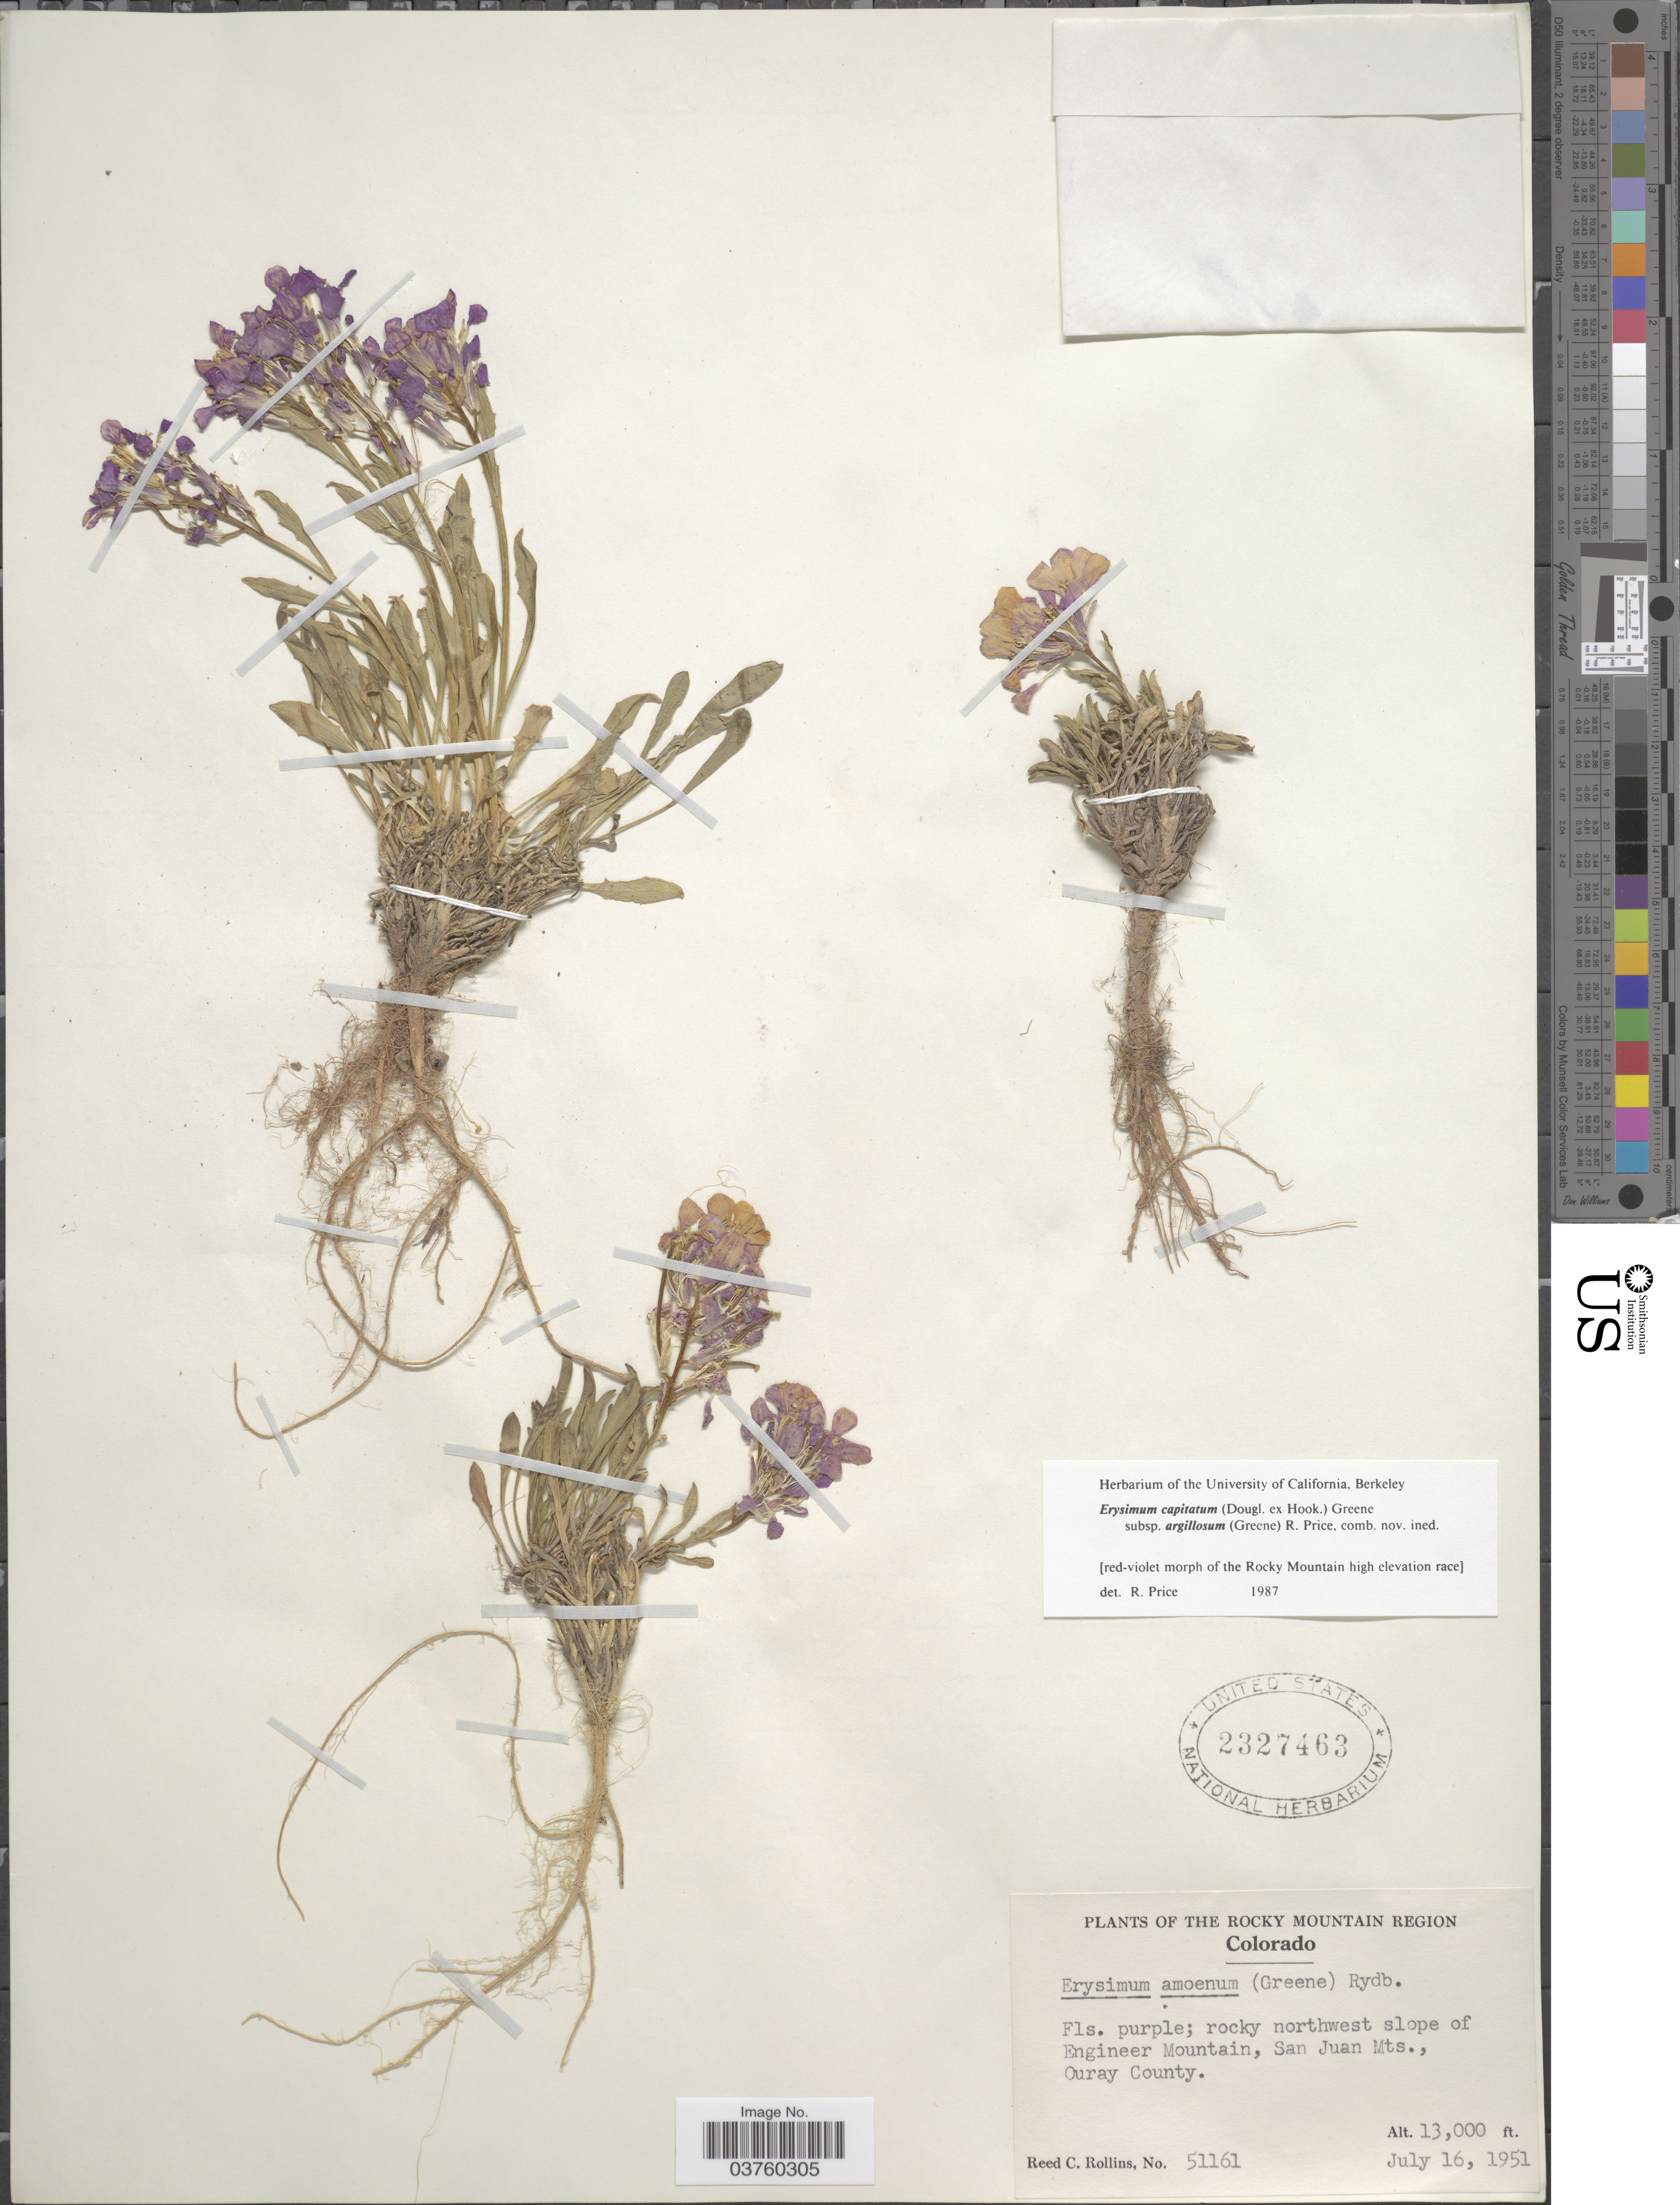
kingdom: Plantae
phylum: Tracheophyta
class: Magnoliopsida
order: Brassicales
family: Brassicaceae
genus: Erysimum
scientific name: Erysimum capitatum var. argillosum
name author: (Greene) R.J. Davis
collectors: R. C. Rollins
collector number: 51161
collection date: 1951-07-16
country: United States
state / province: Colorado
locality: The Rocky Mountain Region. Rocky northwest slope of Engineer Mountain, San Juan Mts., Ouray County.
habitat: northwest slope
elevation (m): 3962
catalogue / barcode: US 2327463